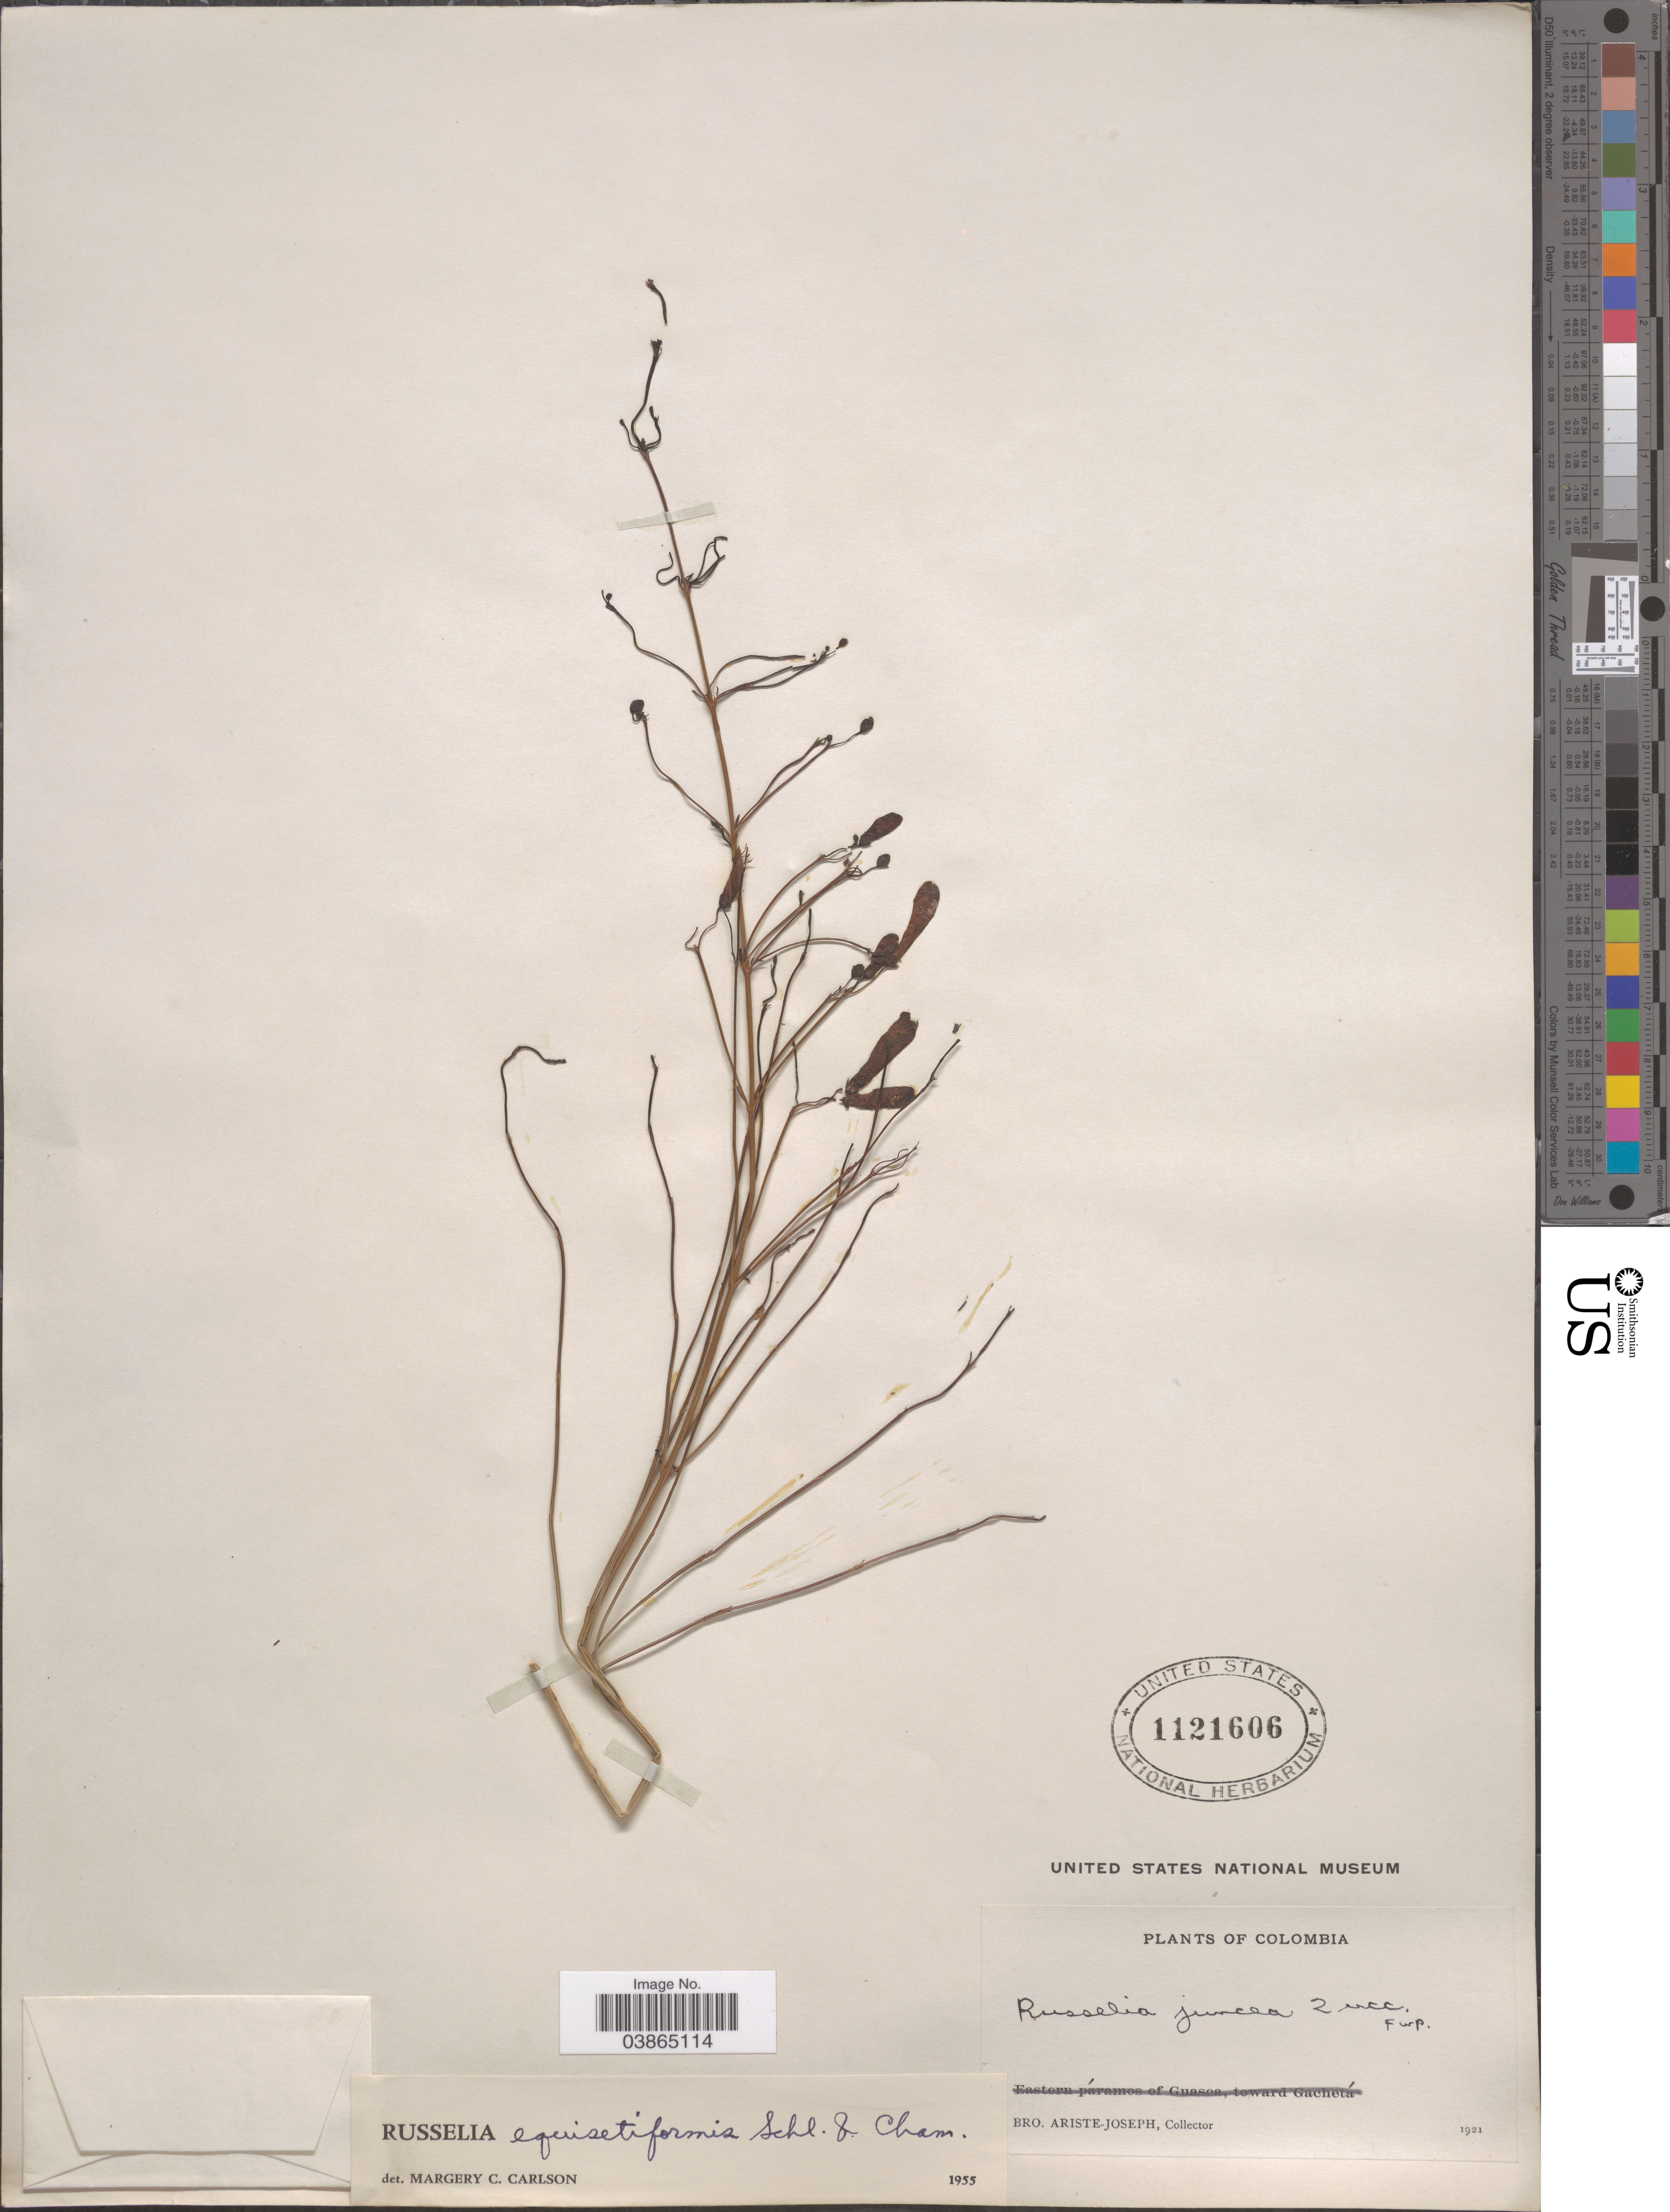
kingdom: Plantae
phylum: Tracheophyta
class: Magnoliopsida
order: Lamiales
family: Plantaginaceae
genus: Russelia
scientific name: Russelia juncea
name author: Zucc.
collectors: Bro. Ariste-Joseph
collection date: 1921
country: Colombia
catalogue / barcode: US 1121606